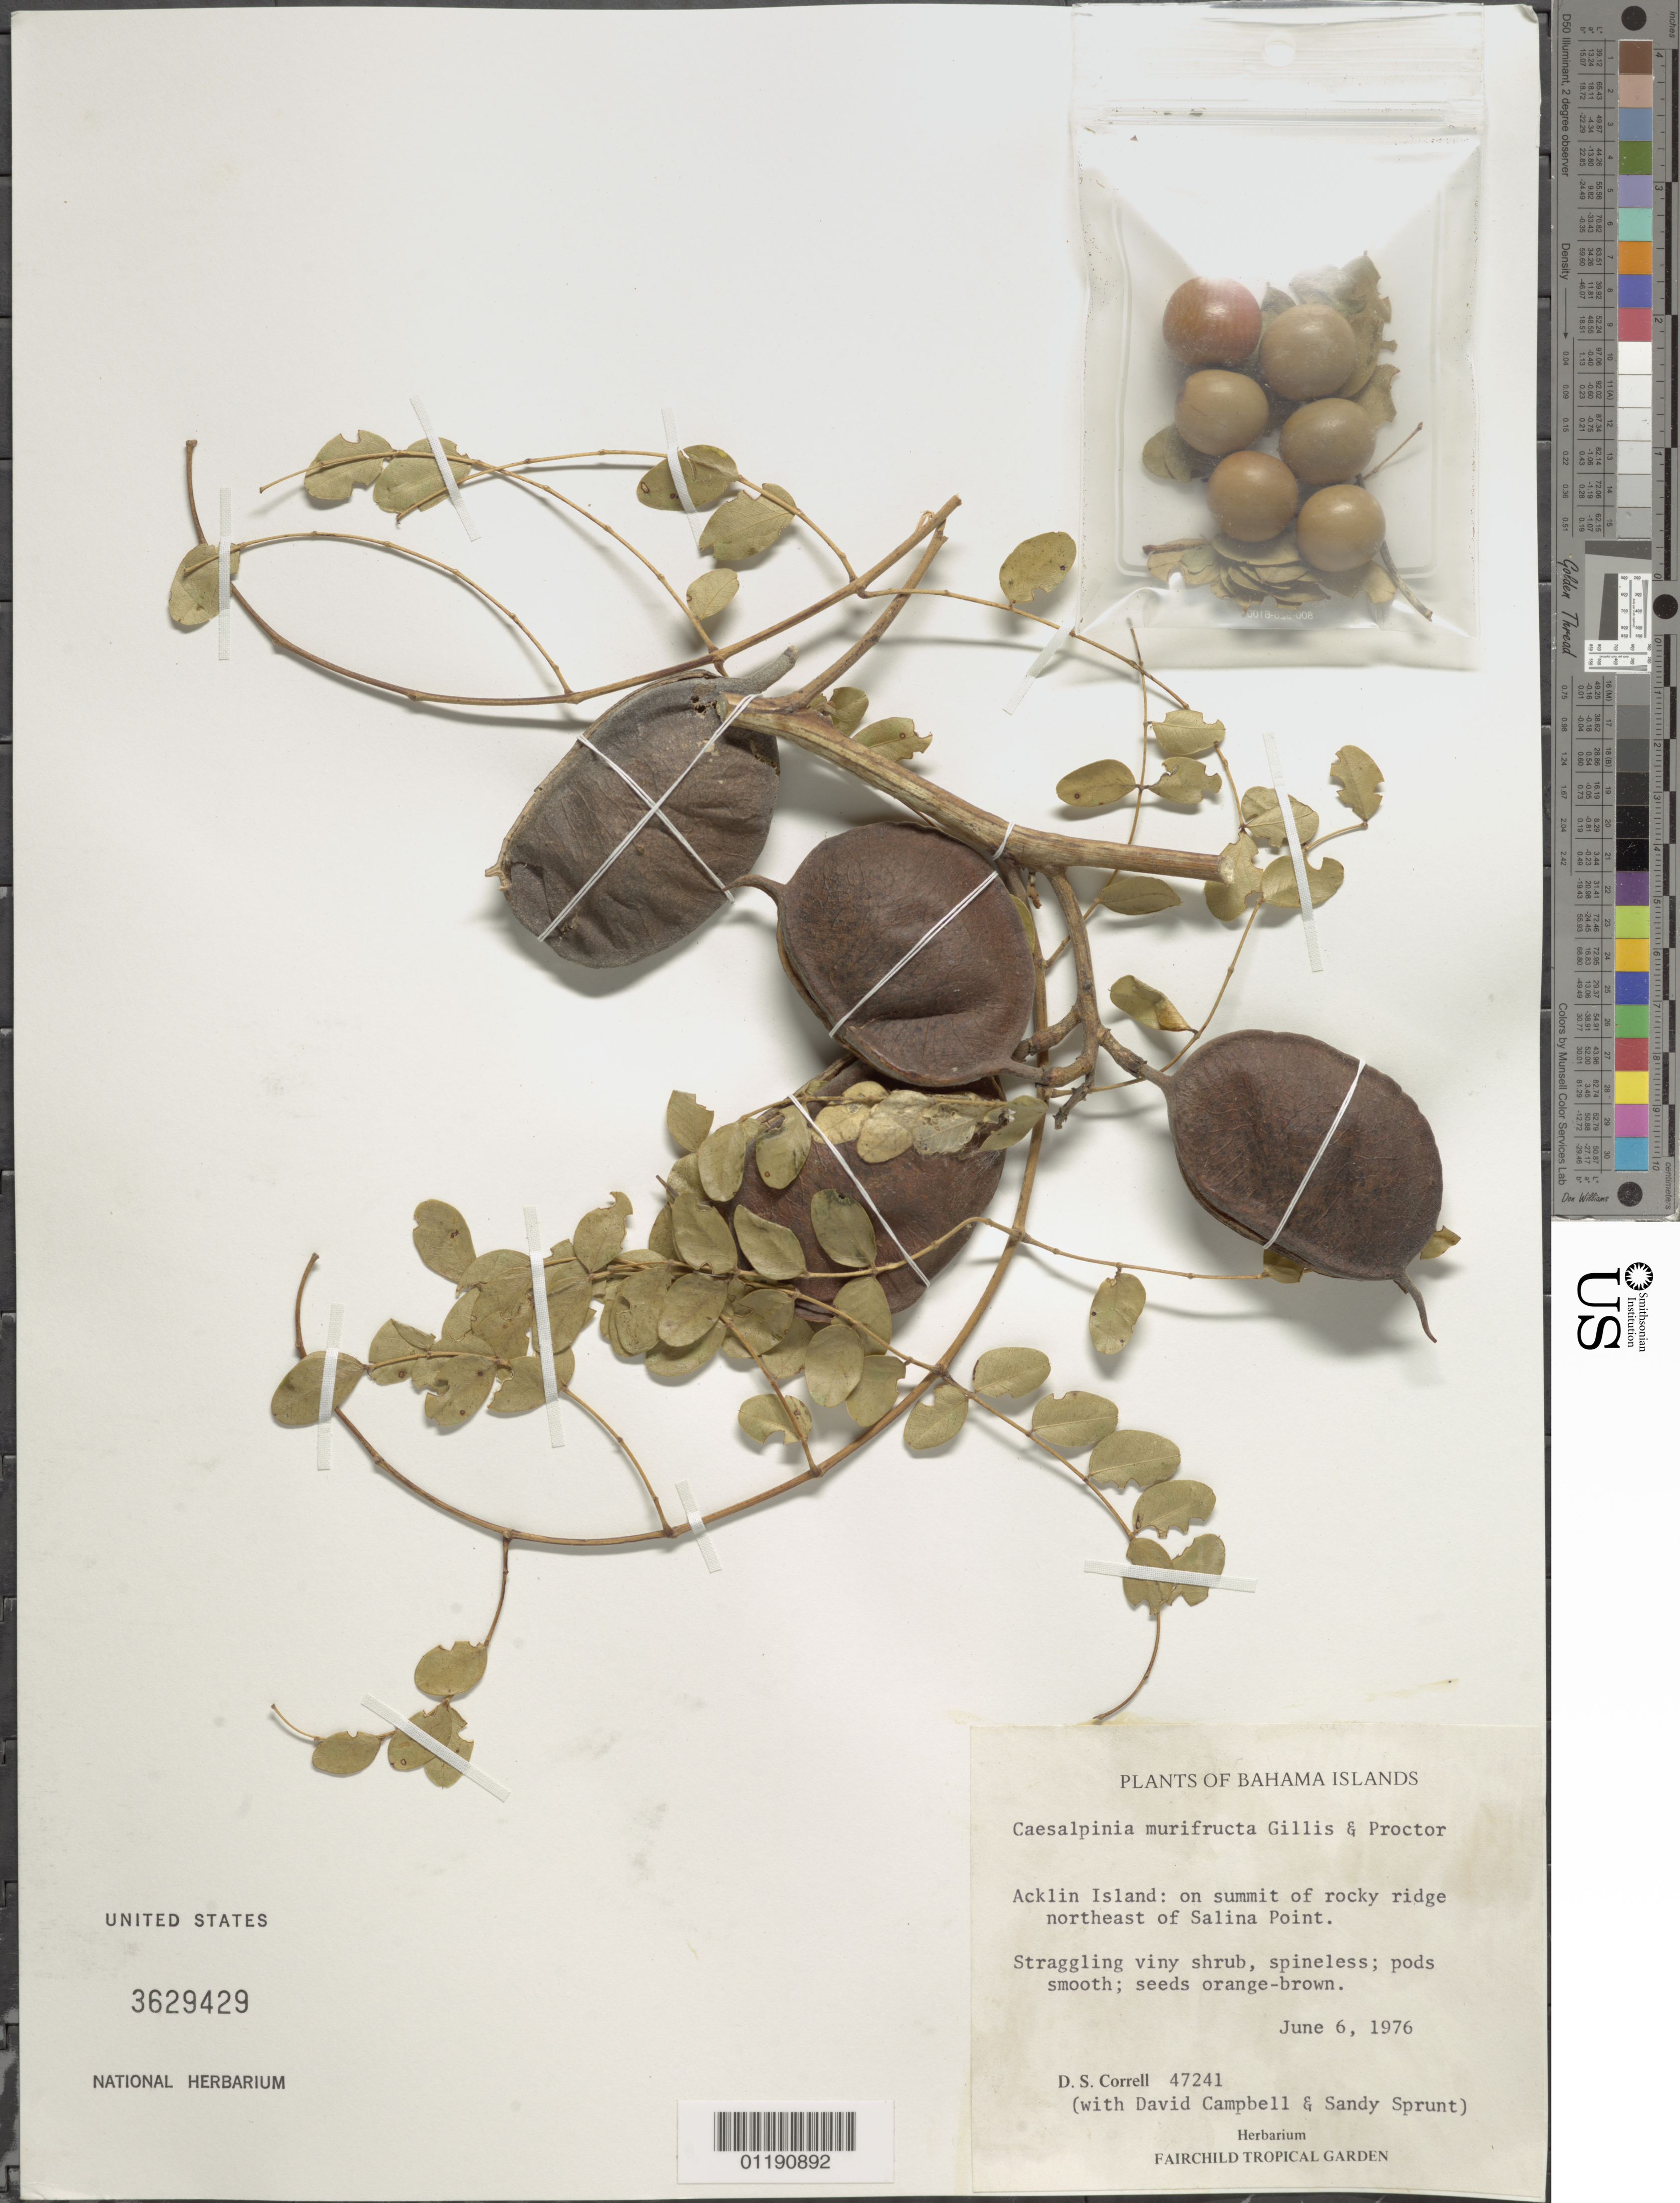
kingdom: Plantae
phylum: Tracheophyta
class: Magnoliopsida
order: Fabales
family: Fabaceae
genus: Guilandina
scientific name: Guilandina murifructa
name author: (Gillis & Proctor) G.P. Lewis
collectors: D. S. Correll, D. Campbell & S. V. Sprunt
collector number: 47241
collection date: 1976-06-06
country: Bahamas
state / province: Acklins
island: Acklin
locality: Acklin Island: on summit of rocky ridge NE of Salina Point.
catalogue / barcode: US 3629429